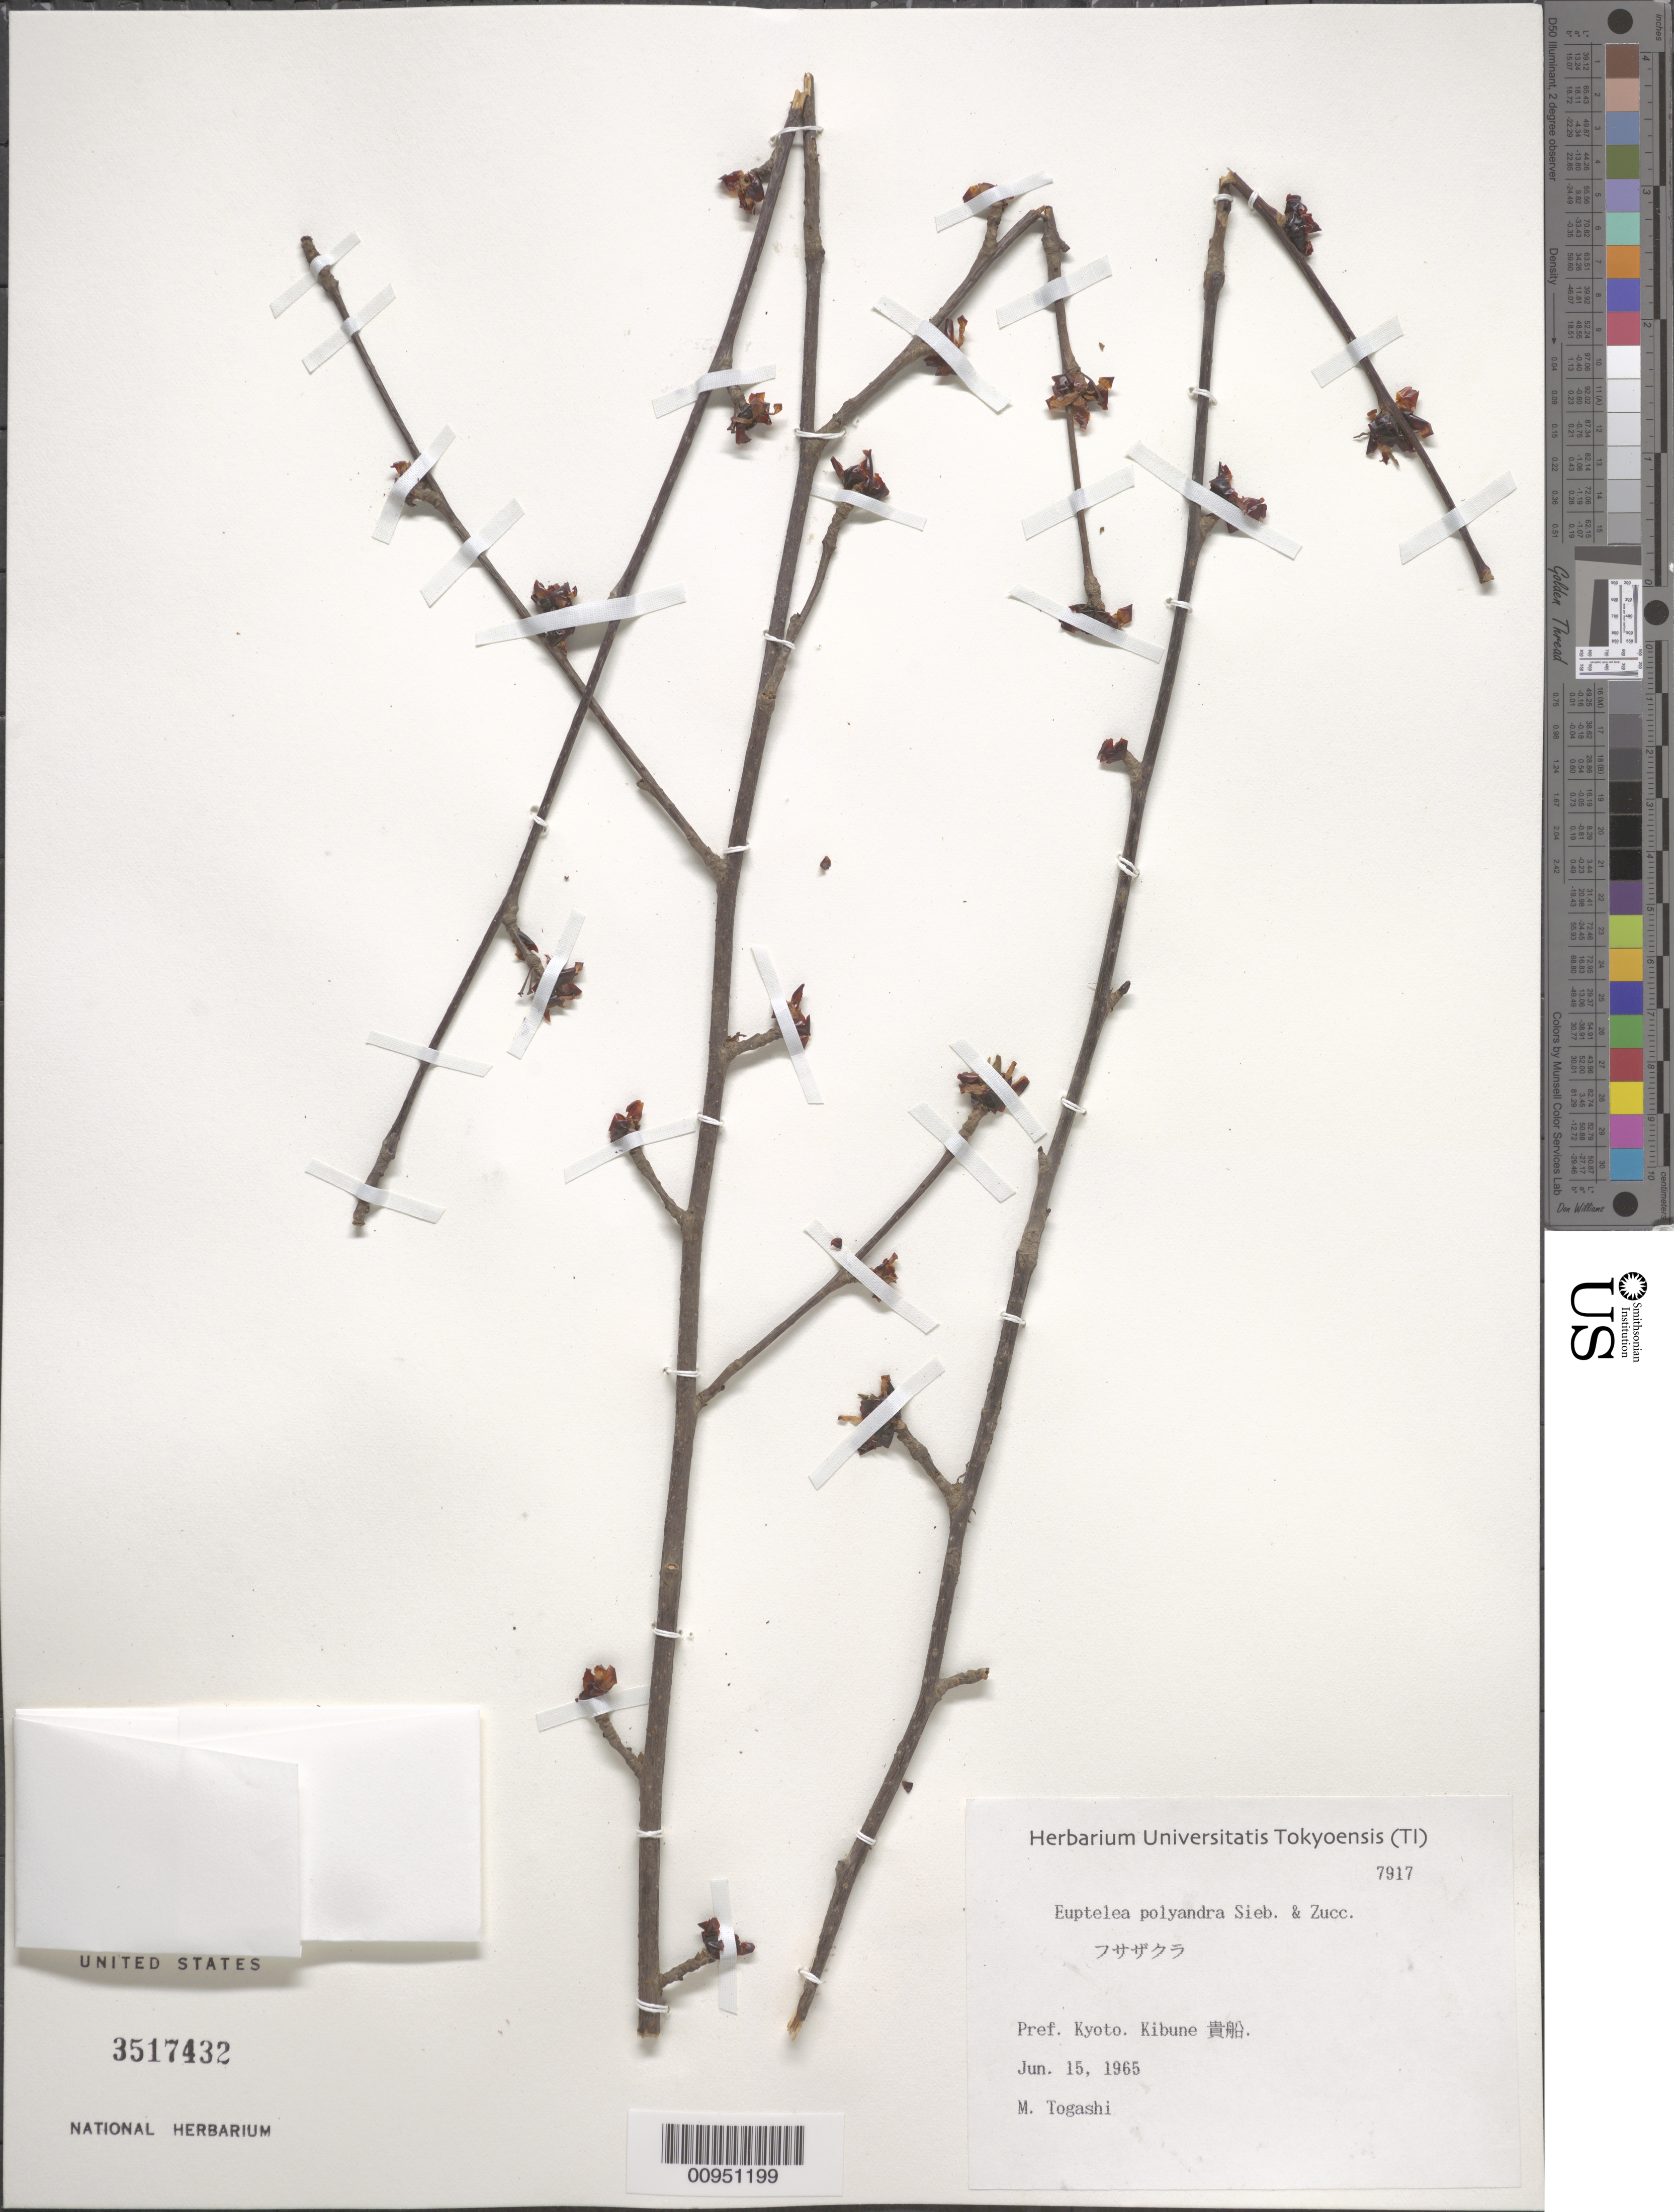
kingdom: Plantae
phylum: Tracheophyta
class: Magnoliopsida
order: Ranunculales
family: Eupteleaceae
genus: Euptelea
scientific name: Euptelea polyandra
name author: Siebold & Zucc.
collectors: M. Togashi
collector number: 7917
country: Japan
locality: Kyoto Pref., Kibune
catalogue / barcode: US 3517432